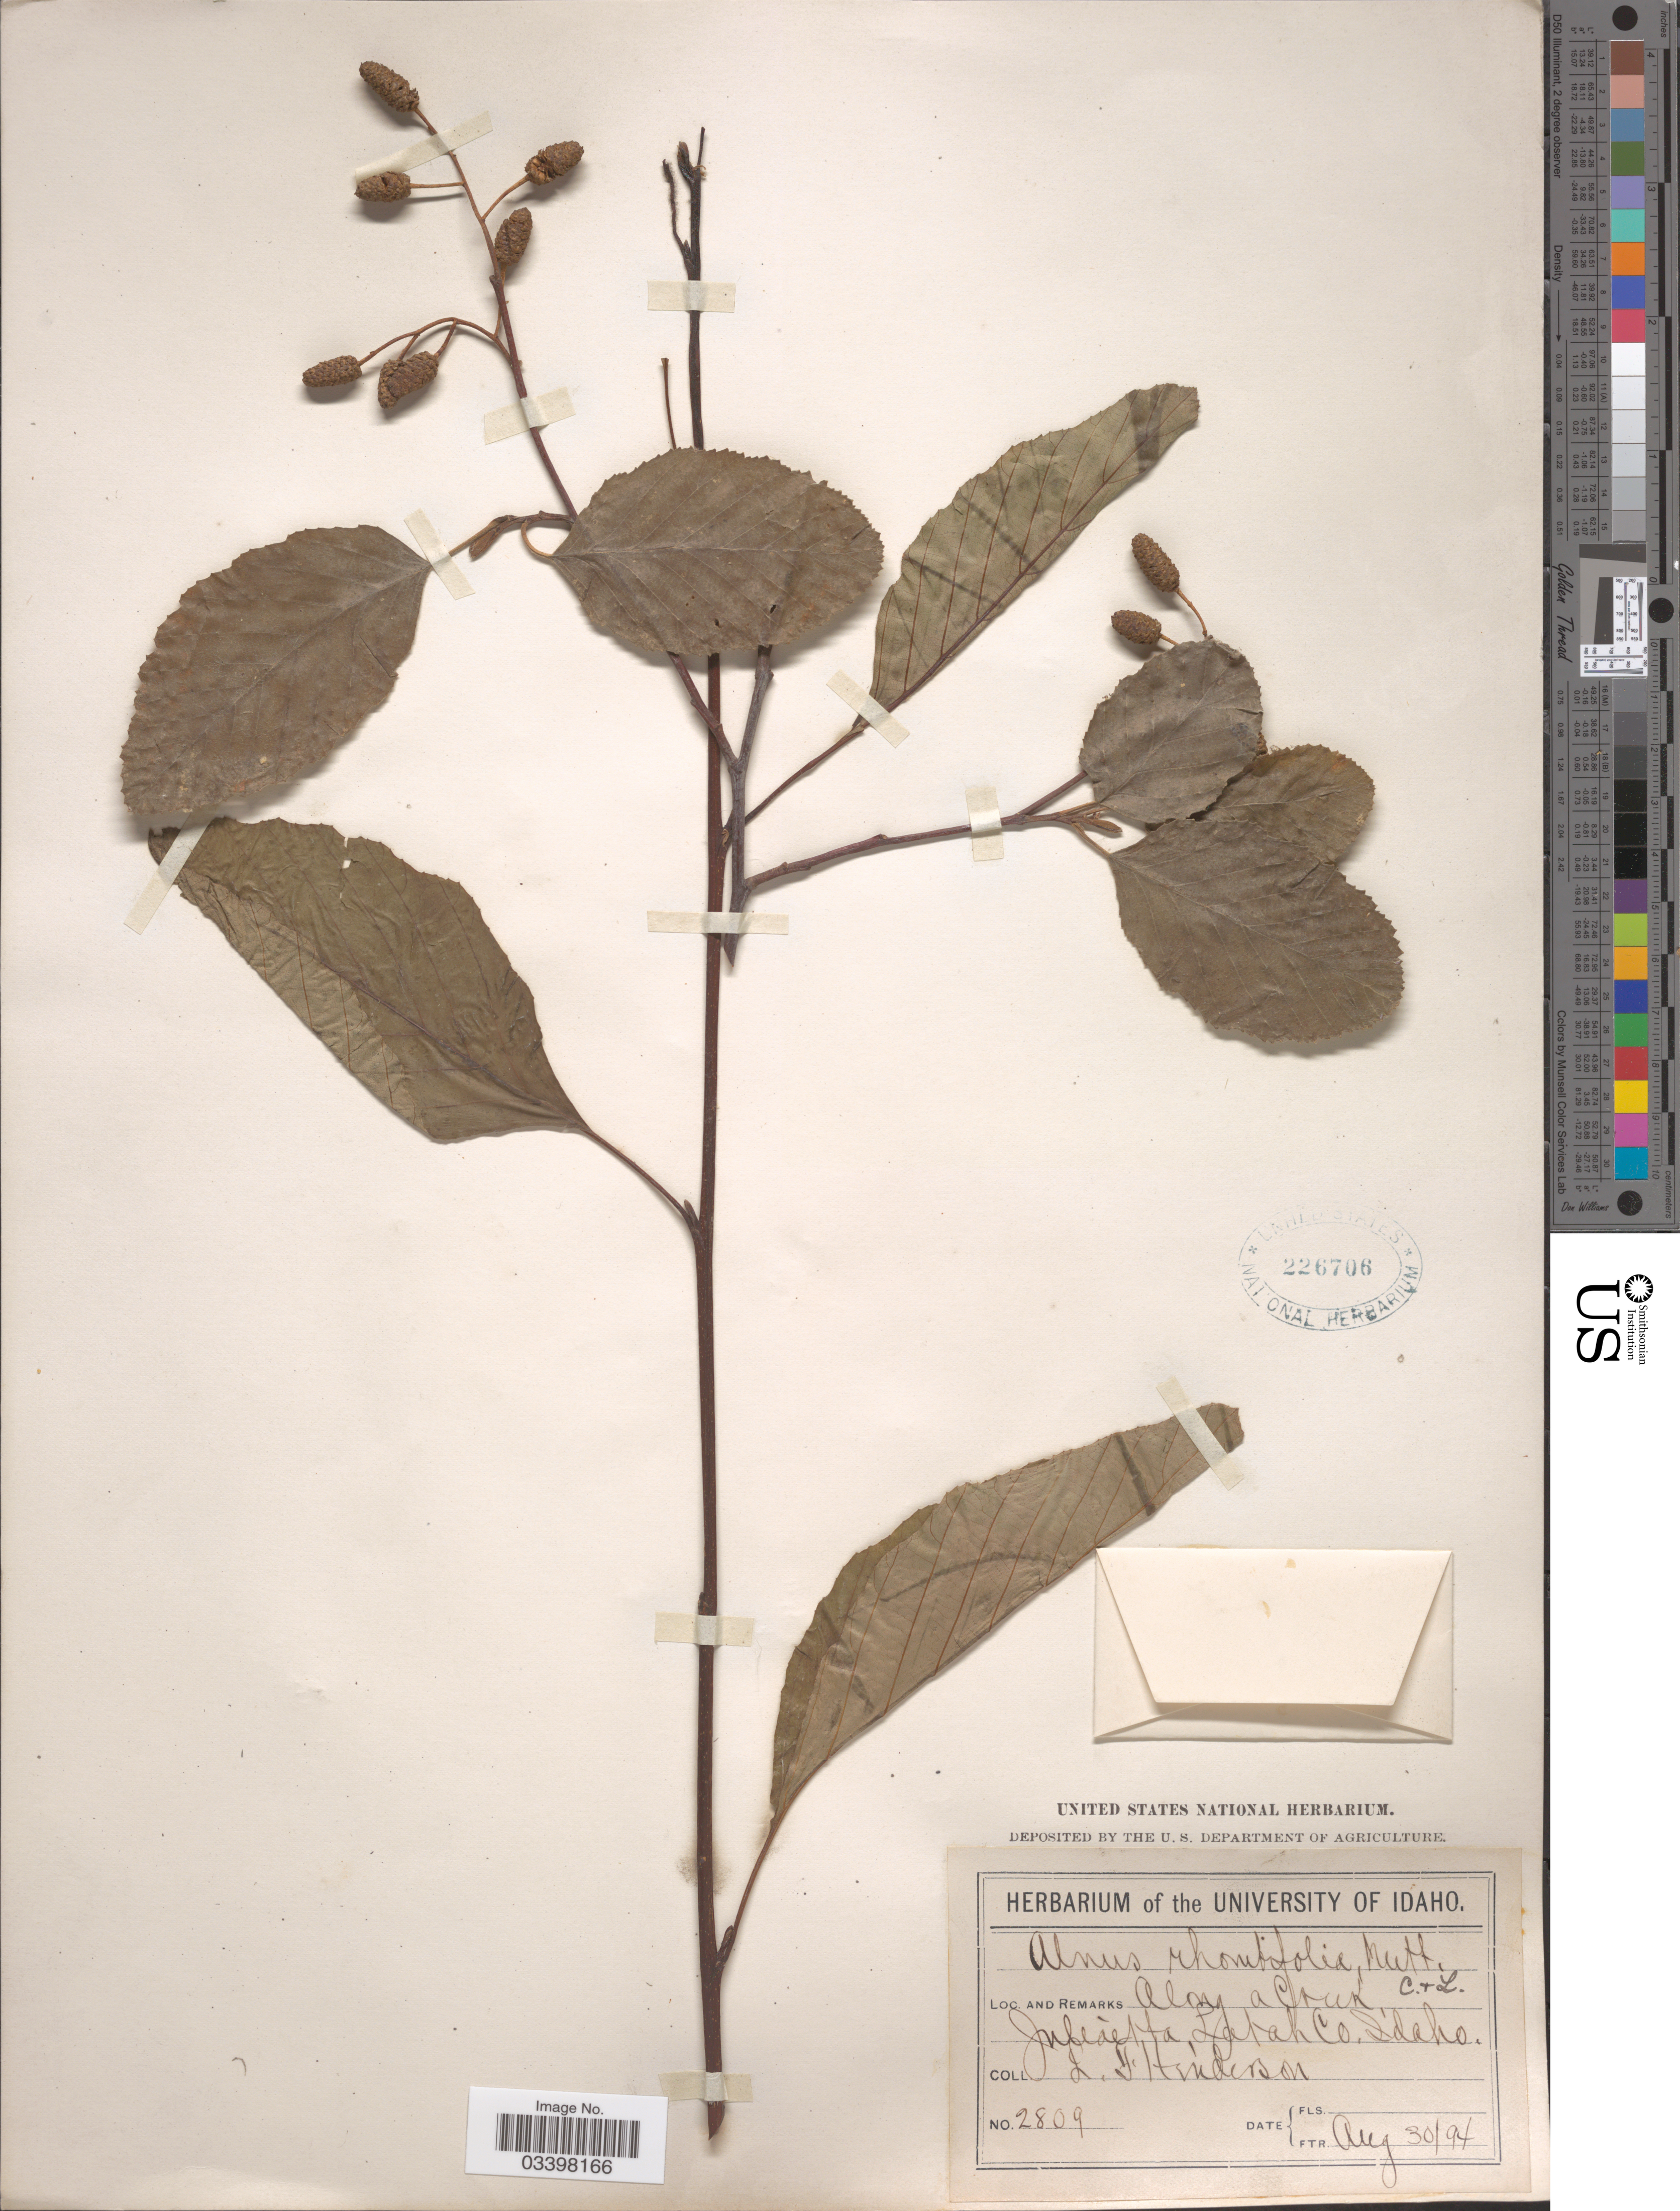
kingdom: Plantae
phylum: Tracheophyta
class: Magnoliopsida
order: Fagales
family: Betulaceae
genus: Alnus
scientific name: Alnus rhombifolia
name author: Nutt.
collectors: L. Henderson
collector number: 2809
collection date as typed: Transcribed d/m/y: 30/8/94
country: United States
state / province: Idaho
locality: Along a Creek, Juliaetta, Latah Co.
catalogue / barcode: US 226706